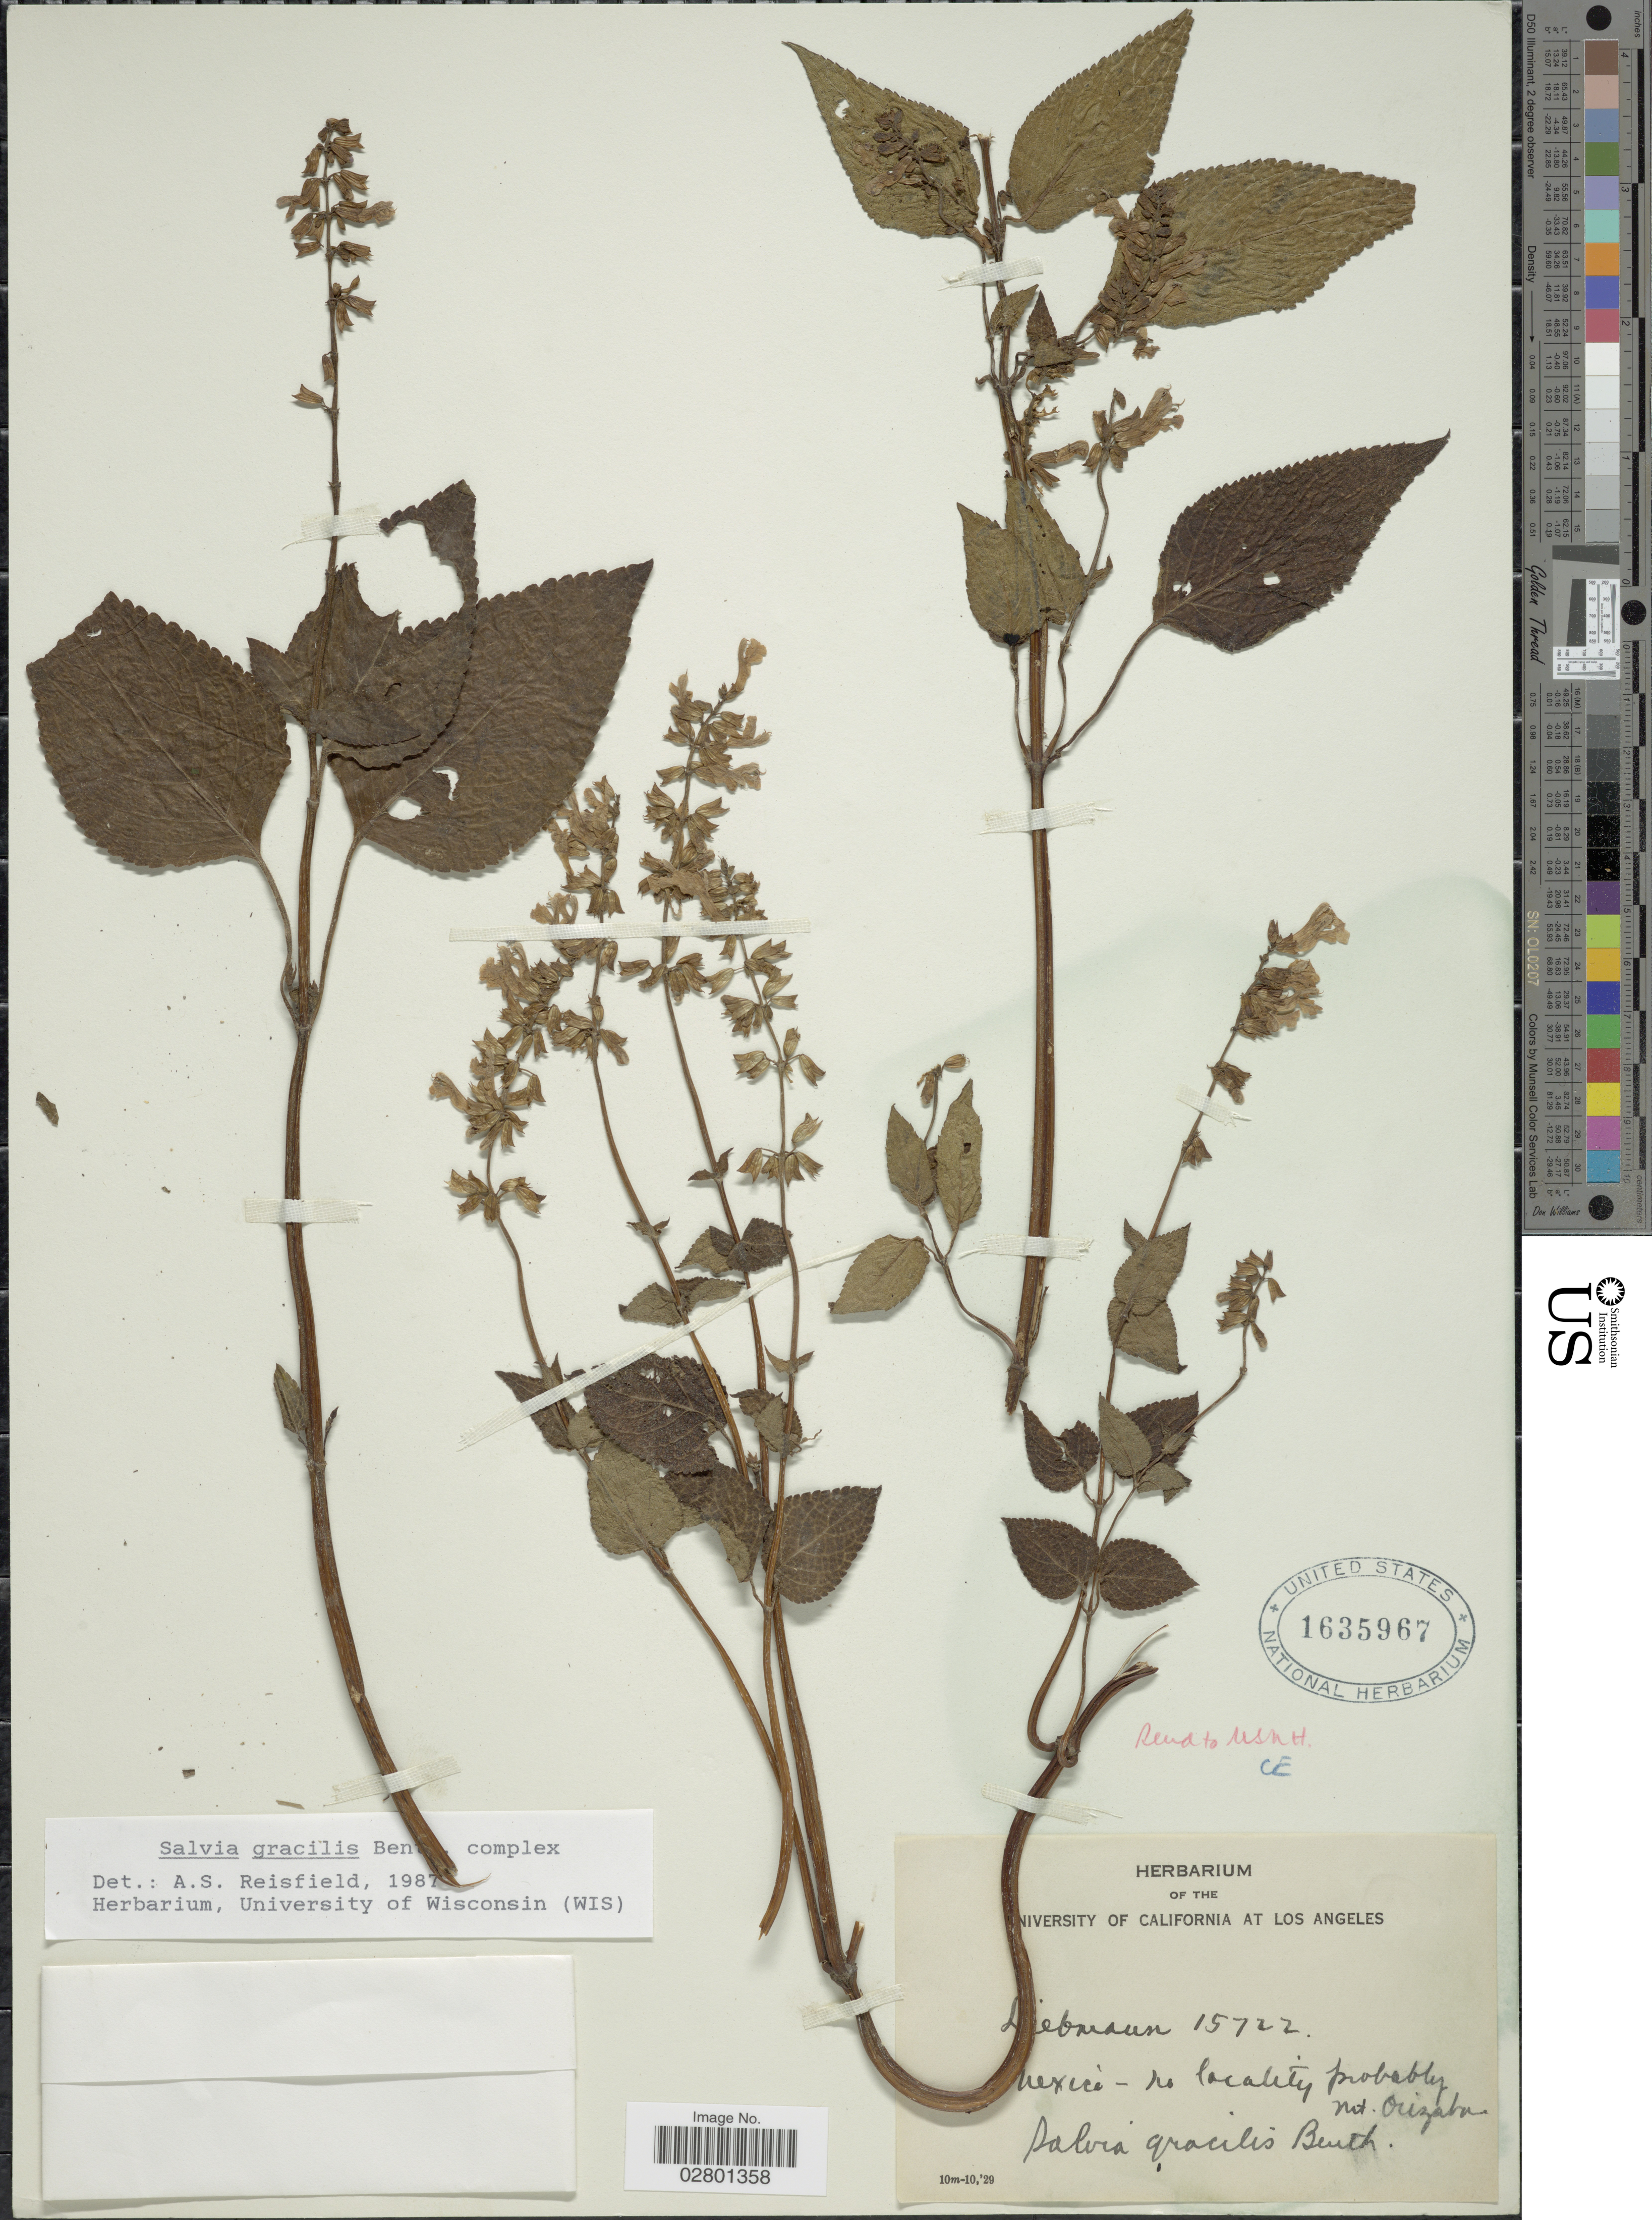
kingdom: Plantae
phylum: Tracheophyta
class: Magnoliopsida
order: Lamiales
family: Lamiaceae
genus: Salvia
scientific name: Salvia gracilis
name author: Benth.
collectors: Liebmann, --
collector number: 15722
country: Mexico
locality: Probably Mt. Orizaba.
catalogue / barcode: US 1635967